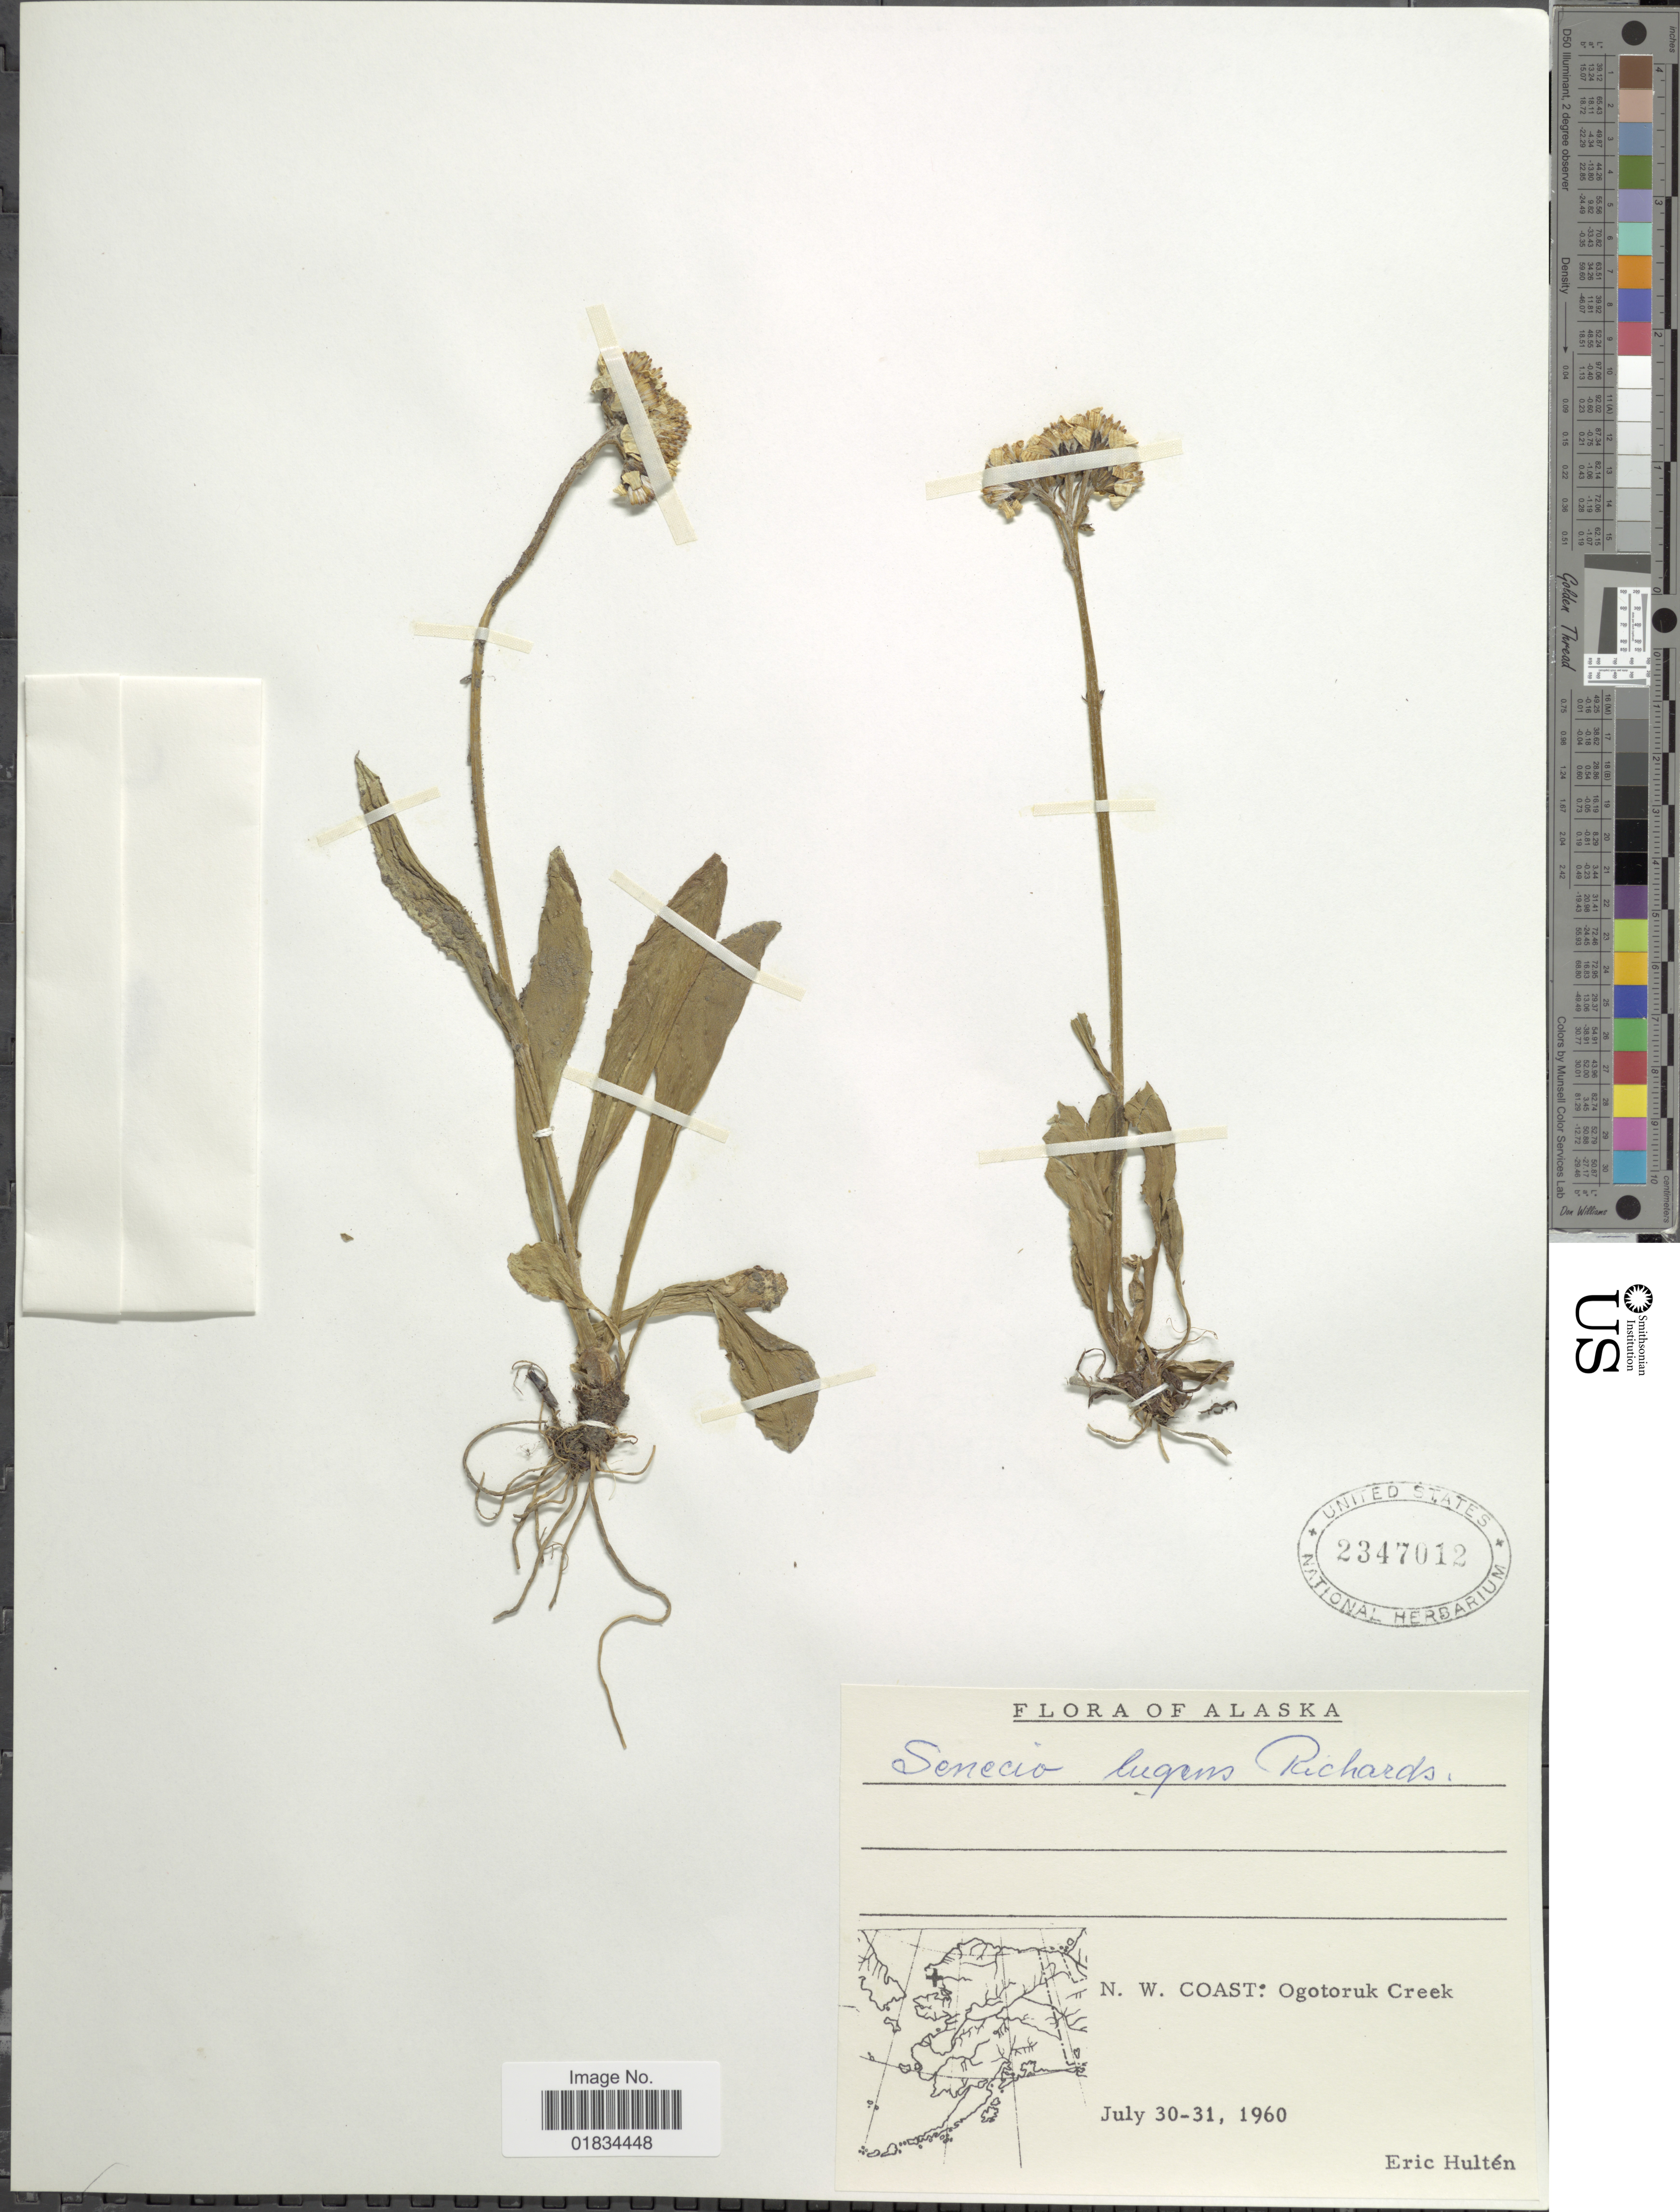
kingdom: Plantae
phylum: Tracheophyta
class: Magnoliopsida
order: Asterales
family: Asteraceae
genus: Senecio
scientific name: Senecio lugens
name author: Richardson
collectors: E. G. Hultén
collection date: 1960-07-30/1960-07-31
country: United States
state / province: Alaska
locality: N. W. Coast: Ogotoruk Creek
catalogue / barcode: US 2347012